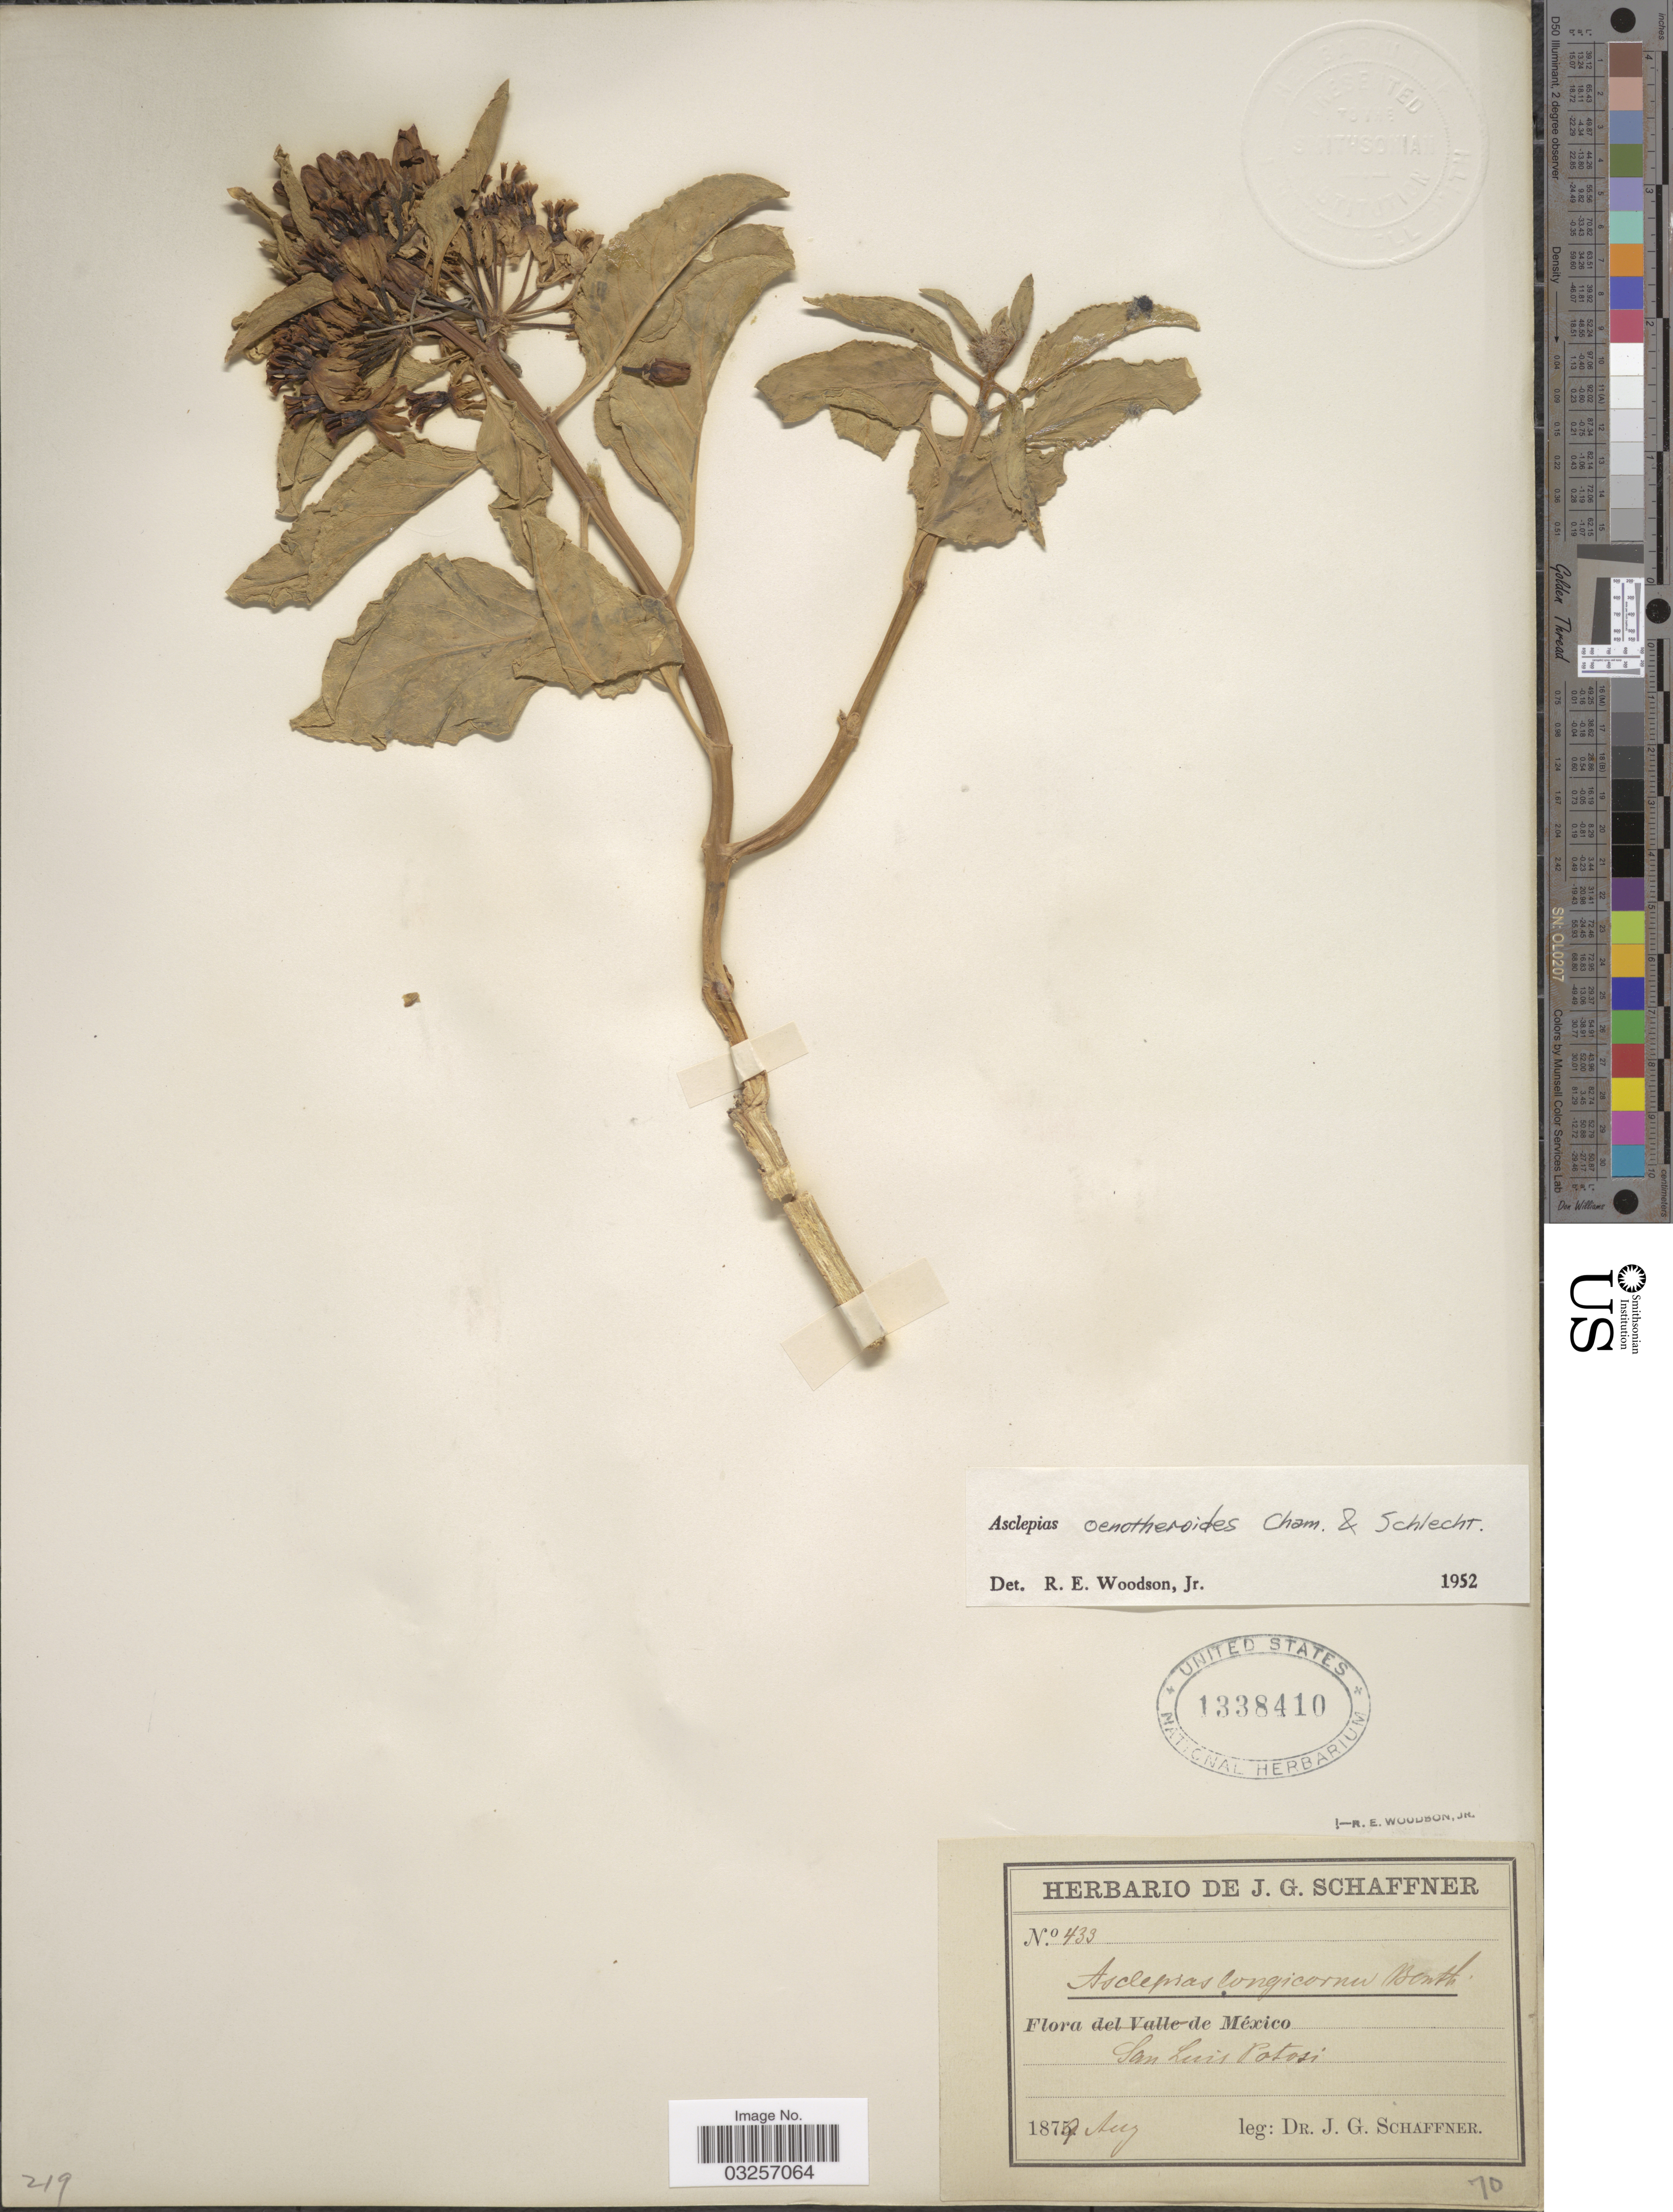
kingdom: Plantae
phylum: Tracheophyta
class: Magnoliopsida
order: Gentianales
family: Apocynaceae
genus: Asclepias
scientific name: Asclepias oenotheroides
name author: Schltdl. & Cham.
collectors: J. G. Schaffner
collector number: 433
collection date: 1879-08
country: Mexico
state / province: San Luis Potosí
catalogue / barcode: US 1338410